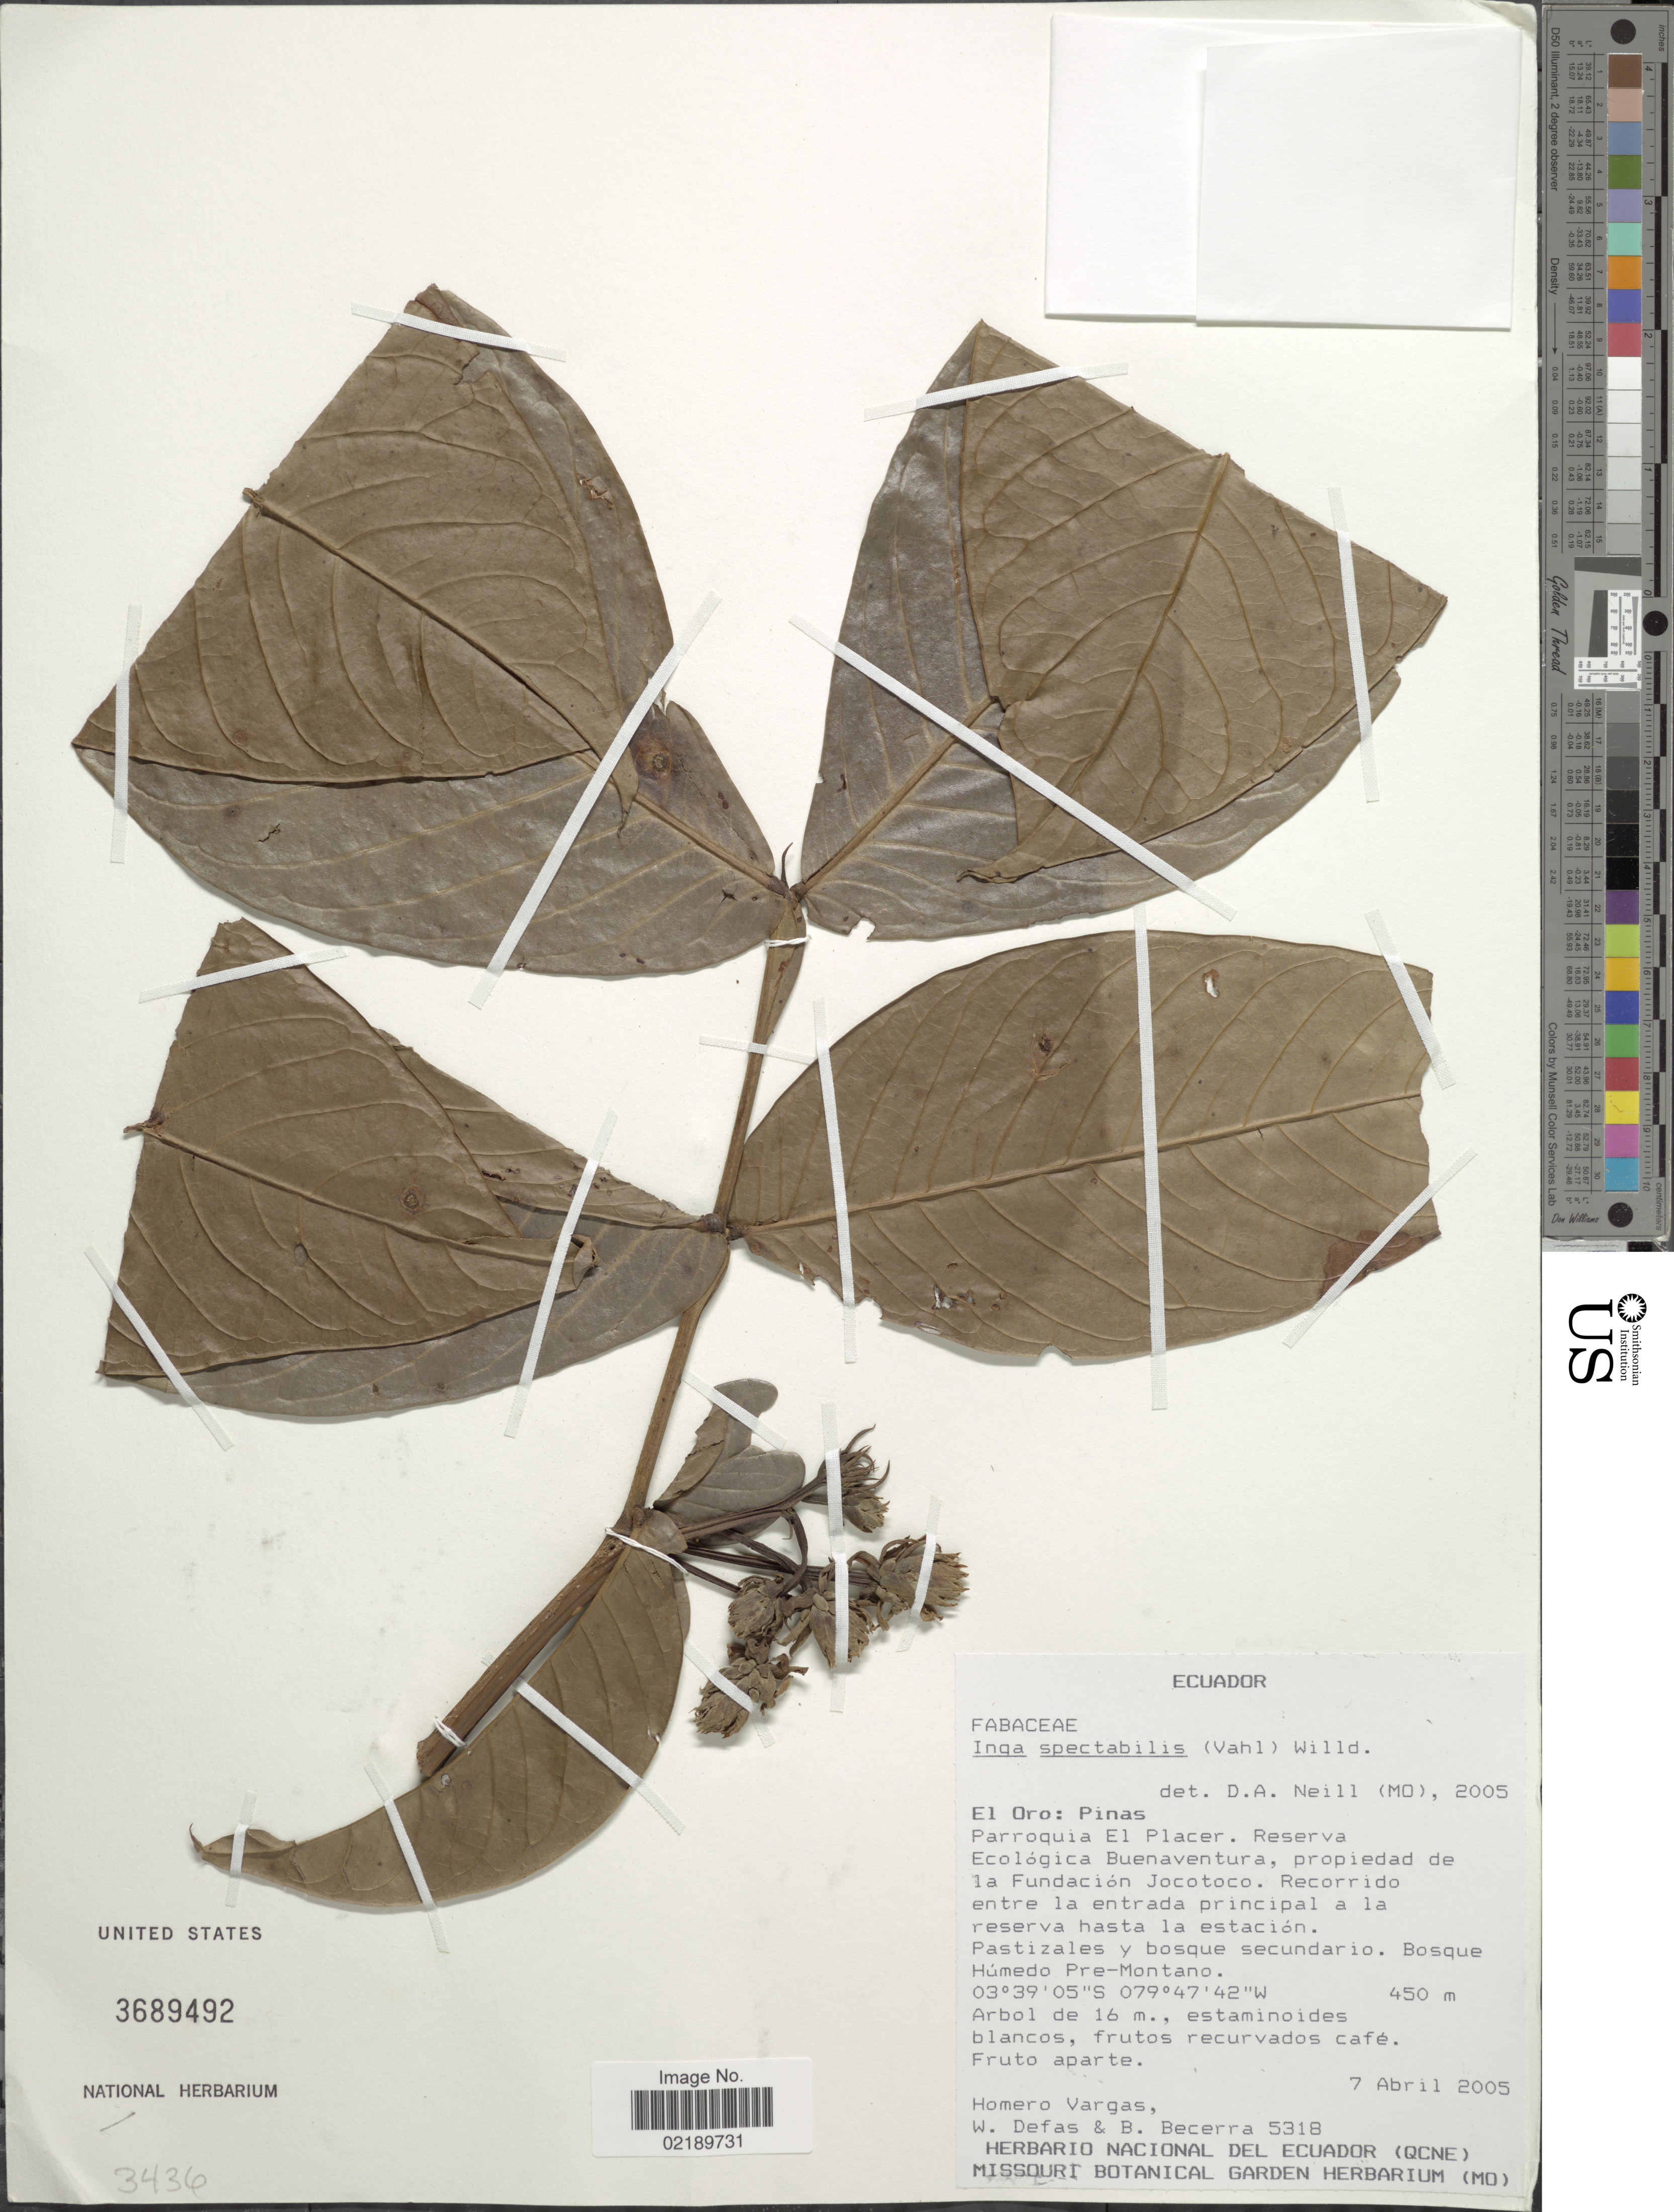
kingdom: Plantae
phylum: Tracheophyta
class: Magnoliopsida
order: Fabales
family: Fabaceae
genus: Inga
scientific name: Inga spectabilis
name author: (Vahl) Willd.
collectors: H. Vargas, W. Defas & B. Becerra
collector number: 5318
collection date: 2005-04-07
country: Ecuador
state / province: El Oro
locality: El Oro: Pinas. Parroquia El Placer. Reserva Ecológica Buenaventura, propiedad de la Fundación Jocotoco. Recorrido entre la entrada principal a la reserva hasta la estación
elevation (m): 450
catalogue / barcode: US 3689492